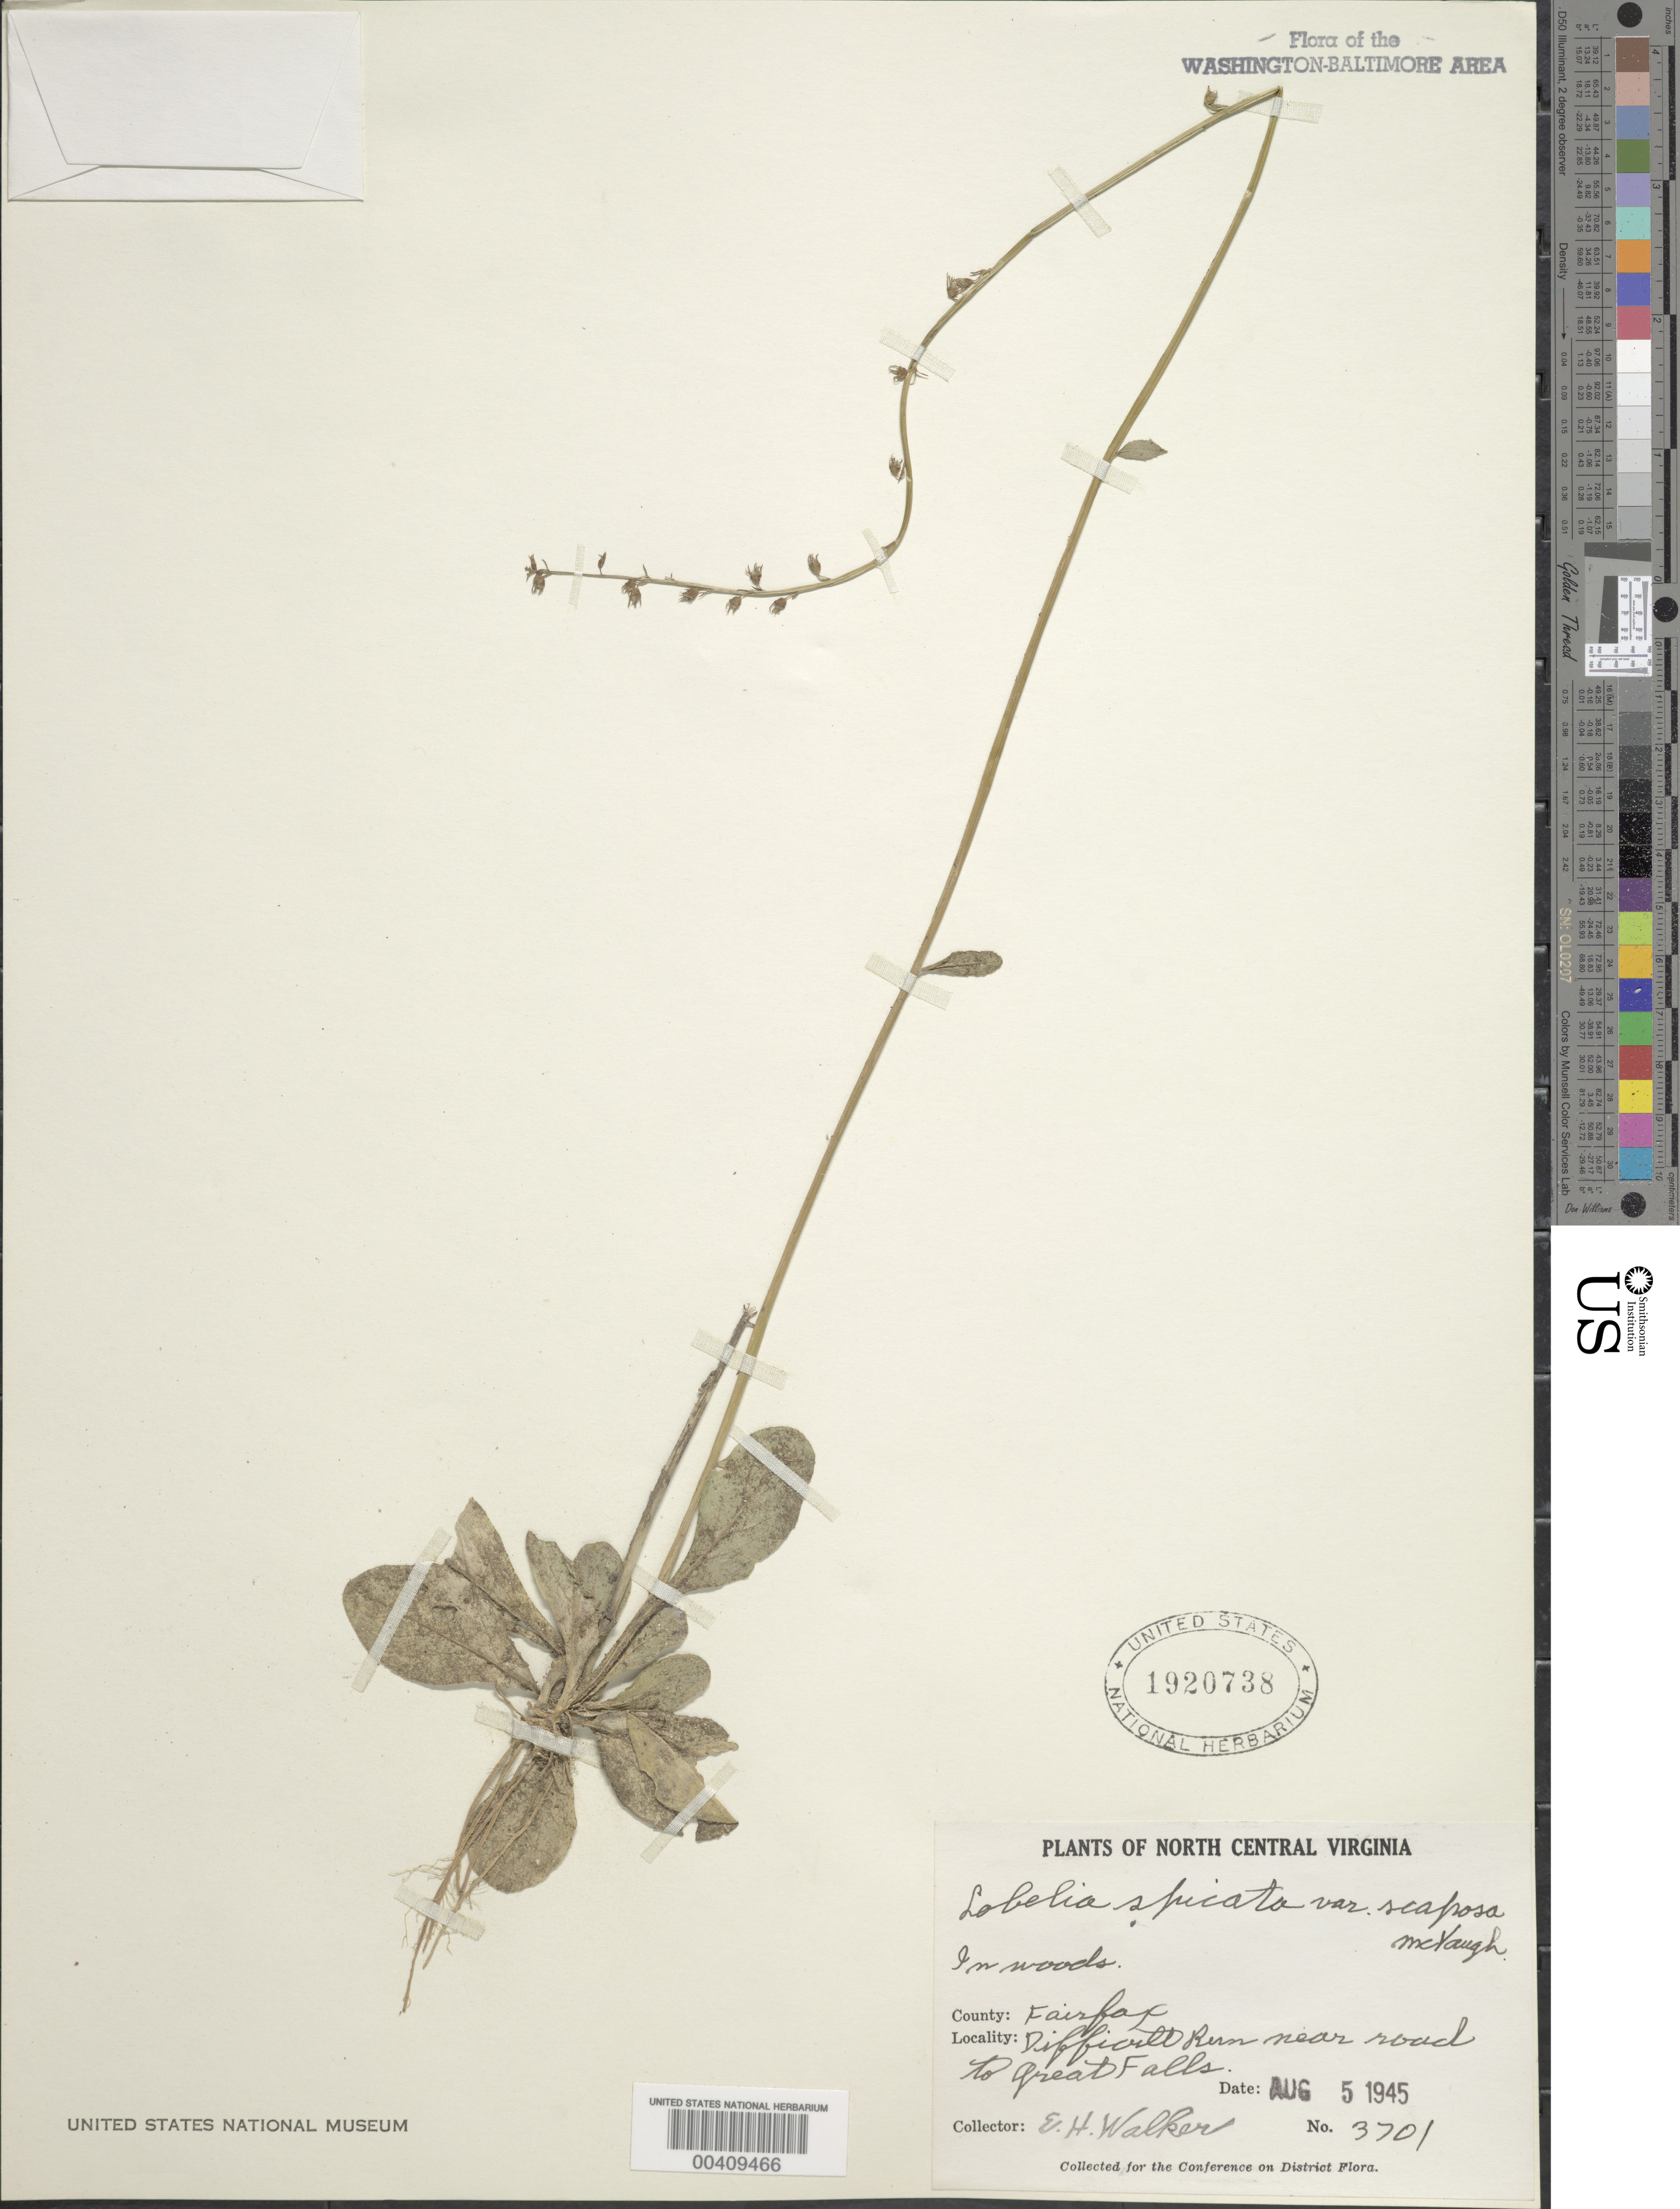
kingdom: Plantae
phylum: Tracheophyta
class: Magnoliopsida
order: Asterales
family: Campanulaceae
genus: Lobelia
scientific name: Lobelia spicata var. scaposa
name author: McVaugh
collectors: E. H. Walker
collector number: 3701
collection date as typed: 05 Aug 1945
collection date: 1945-08-05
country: United States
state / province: Virginia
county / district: Fairfax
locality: Difficult Run, near road to Great Falls C. & O. Canal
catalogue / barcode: US 1920738